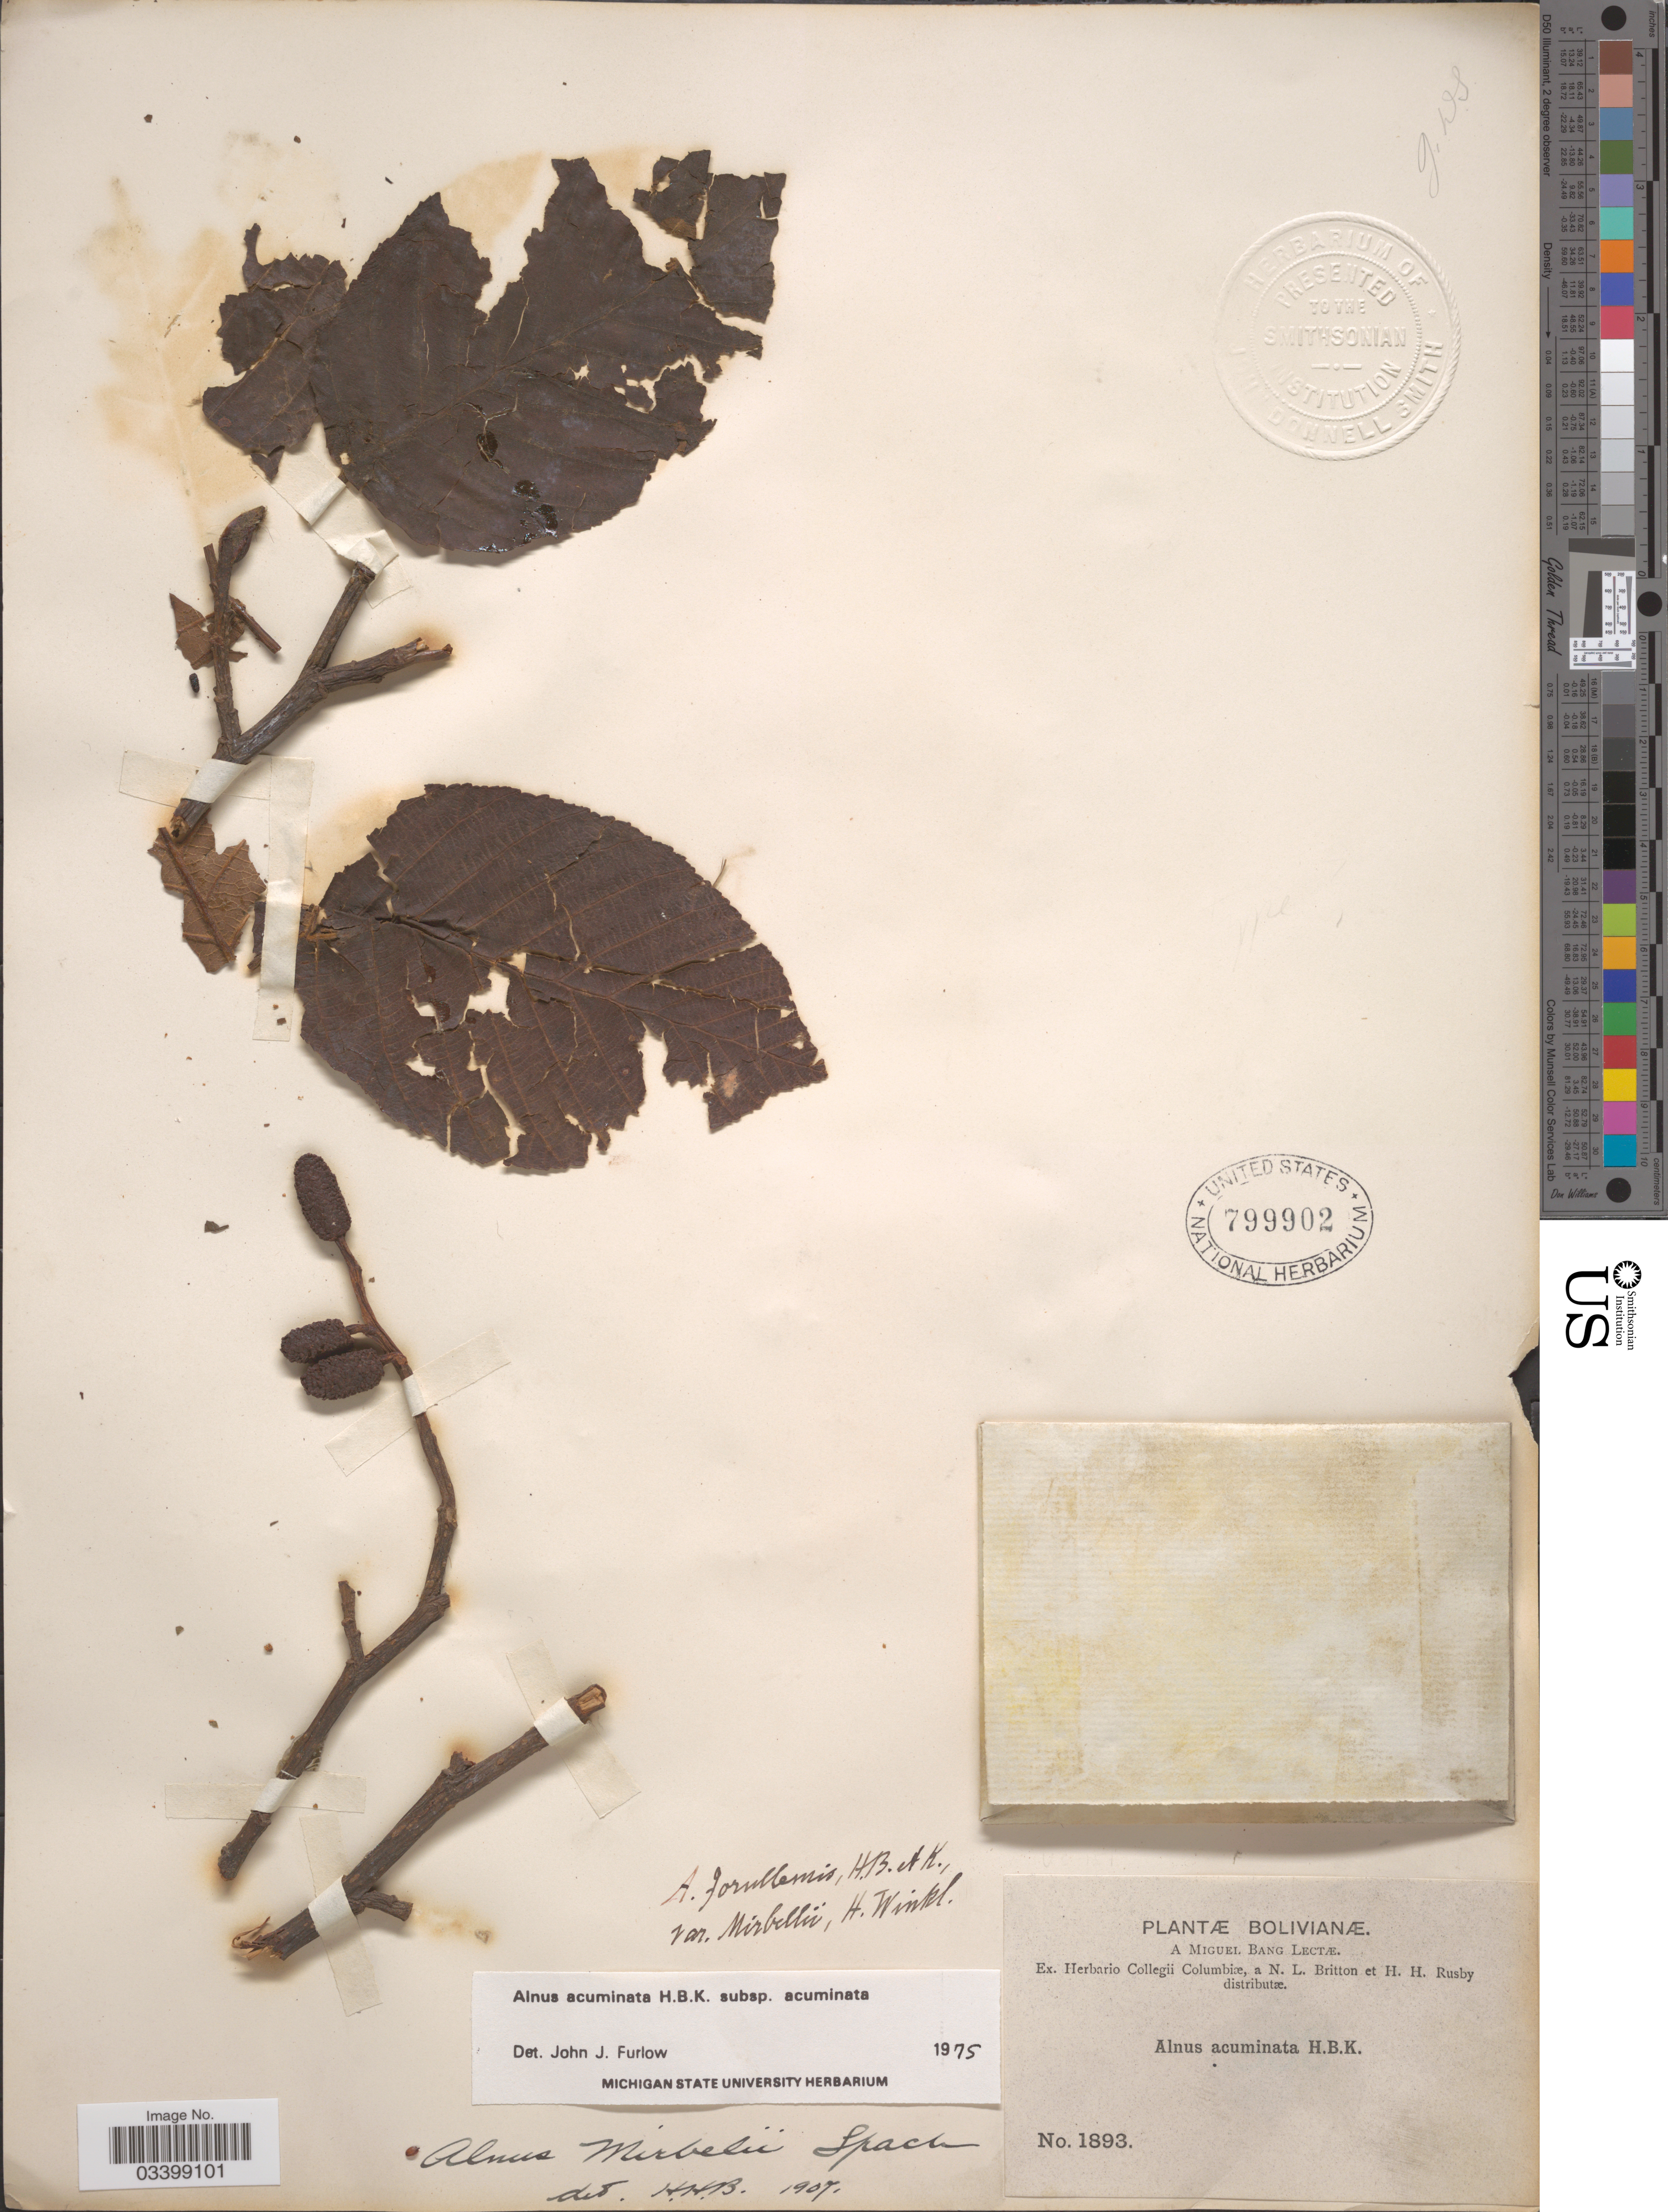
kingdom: Plantae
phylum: Tracheophyta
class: Magnoliopsida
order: Fagales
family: Betulaceae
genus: Alnus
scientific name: Alnus acuminata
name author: Kunth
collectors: M. Bang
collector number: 1893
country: Bolivia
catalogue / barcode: US 799902